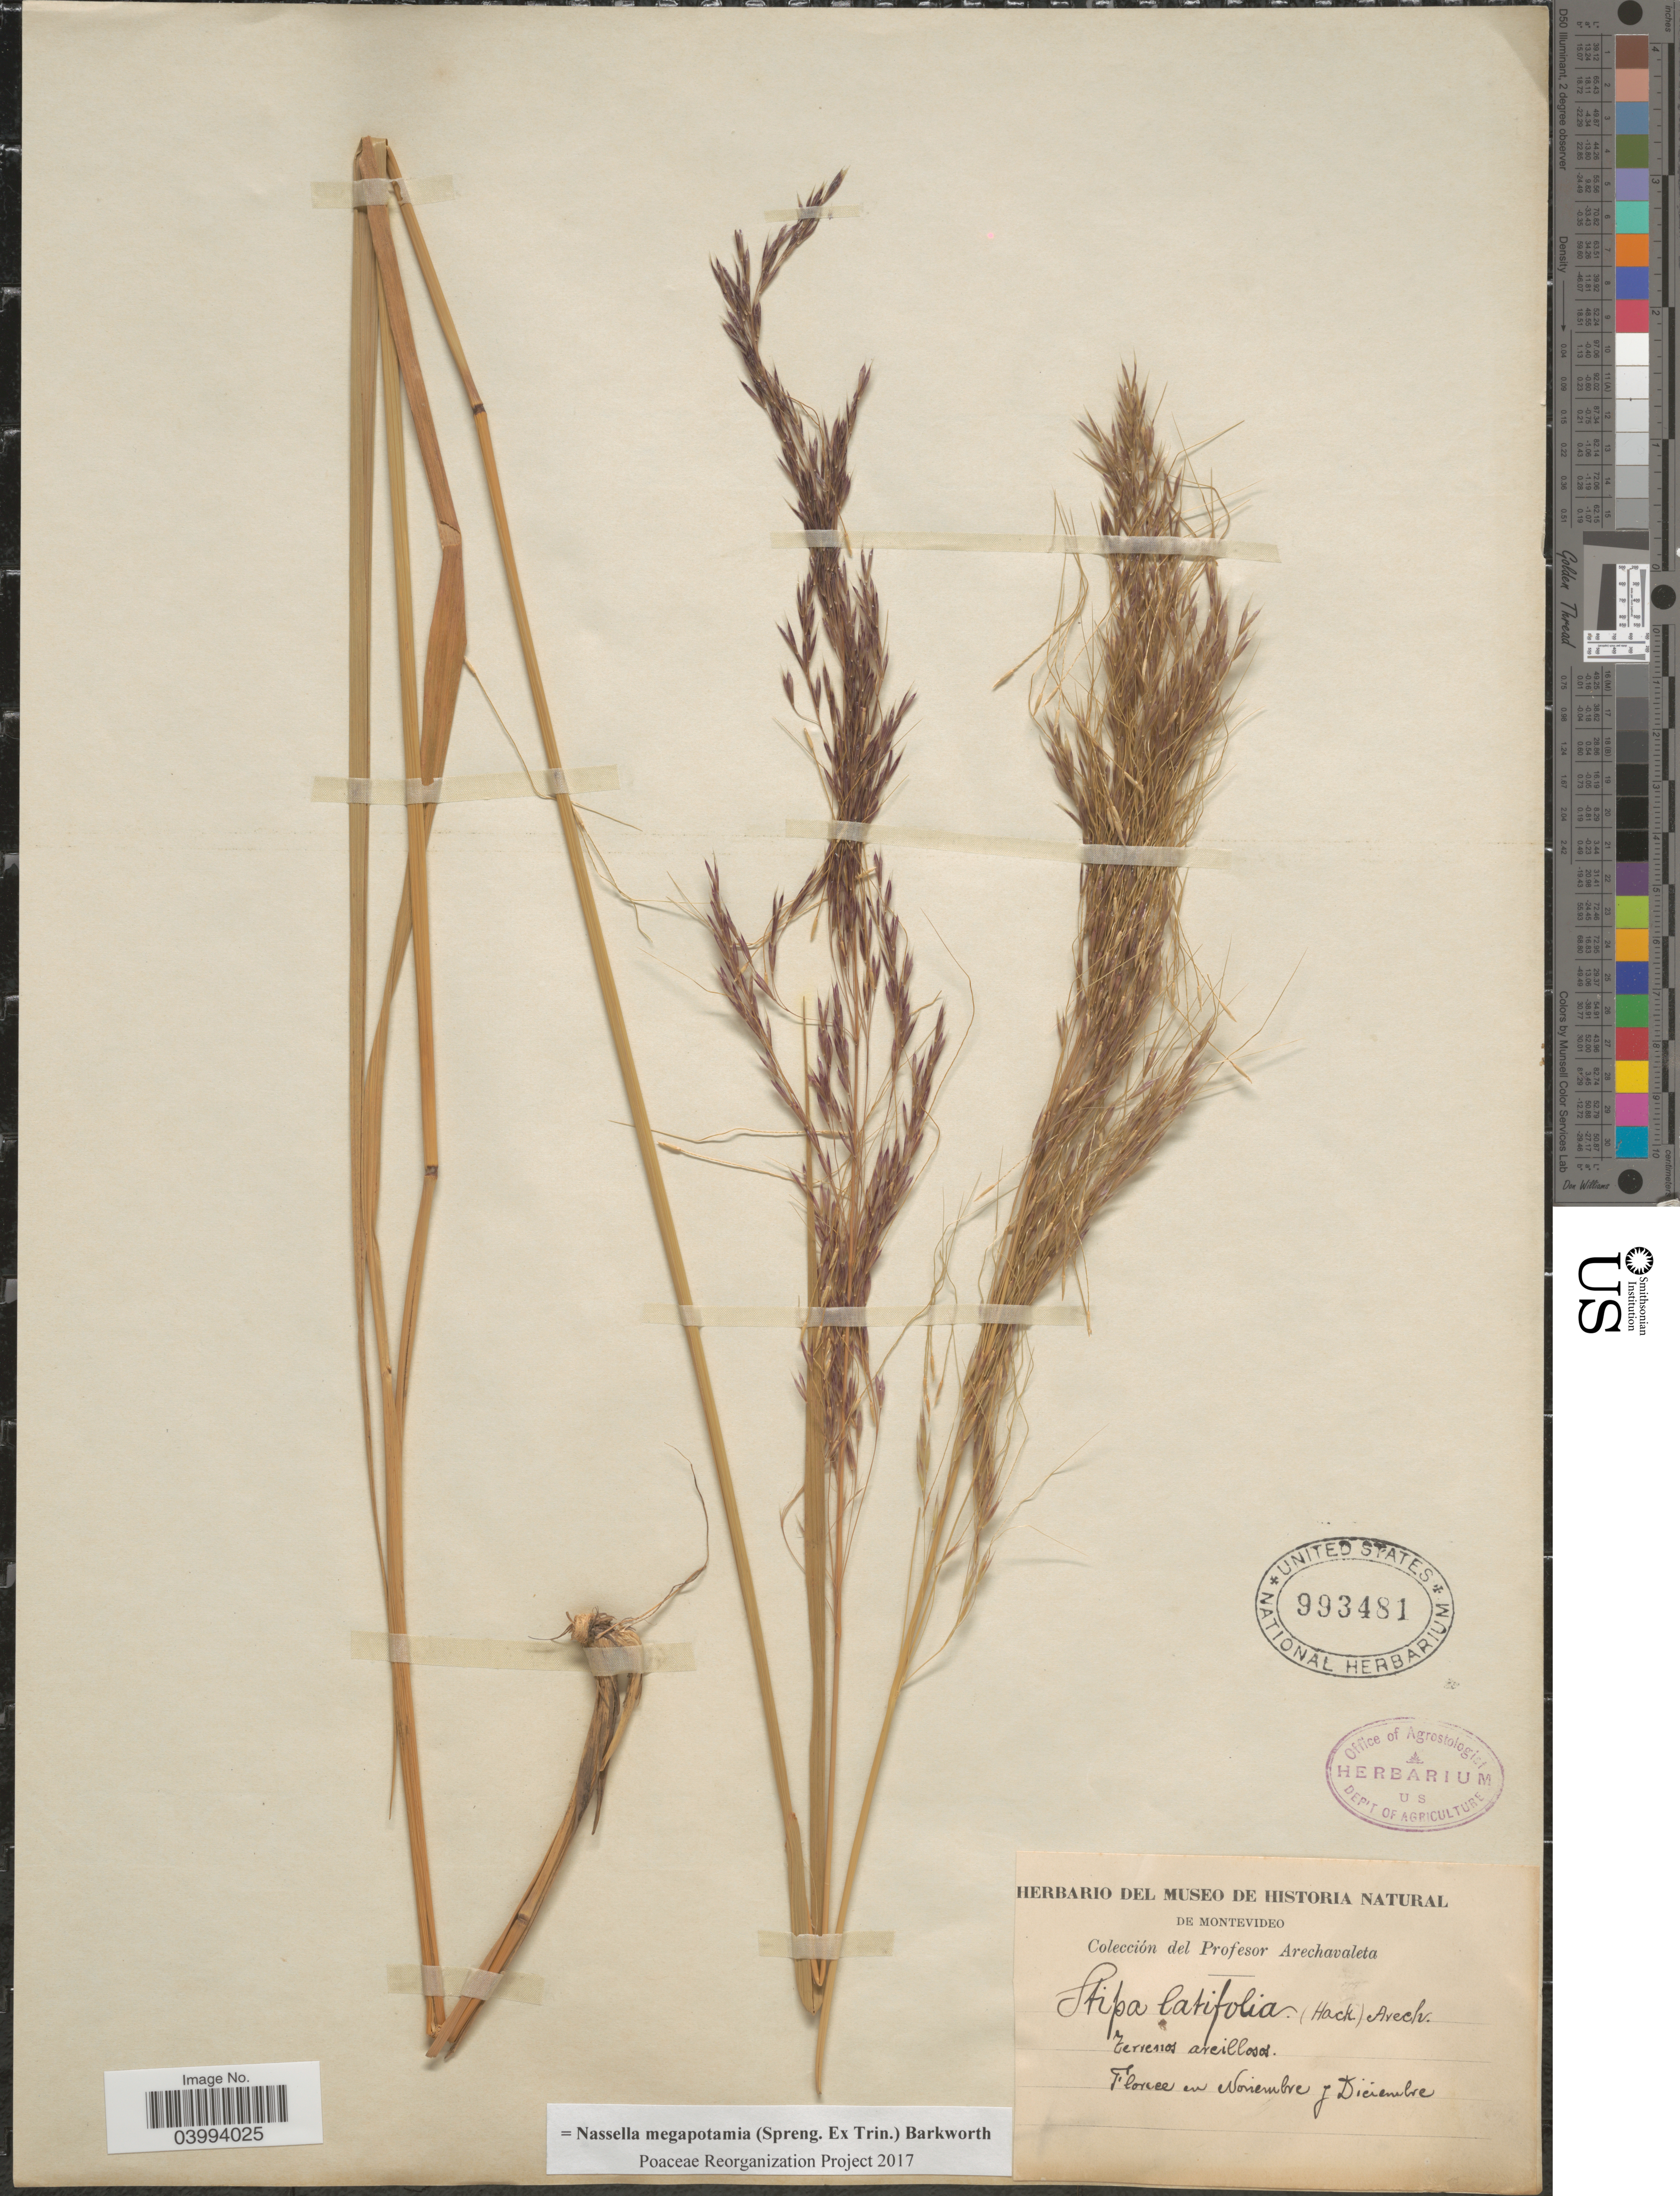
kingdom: Plantae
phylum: Tracheophyta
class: Liliopsida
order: Poales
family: Poaceae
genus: Nassella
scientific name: Nassella megapotamia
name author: (Spreng. ex Trin.) Barkworth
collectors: Arechavaleta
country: Uruguay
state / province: Montevideo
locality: Terrenos areillosos.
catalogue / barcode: US 993481